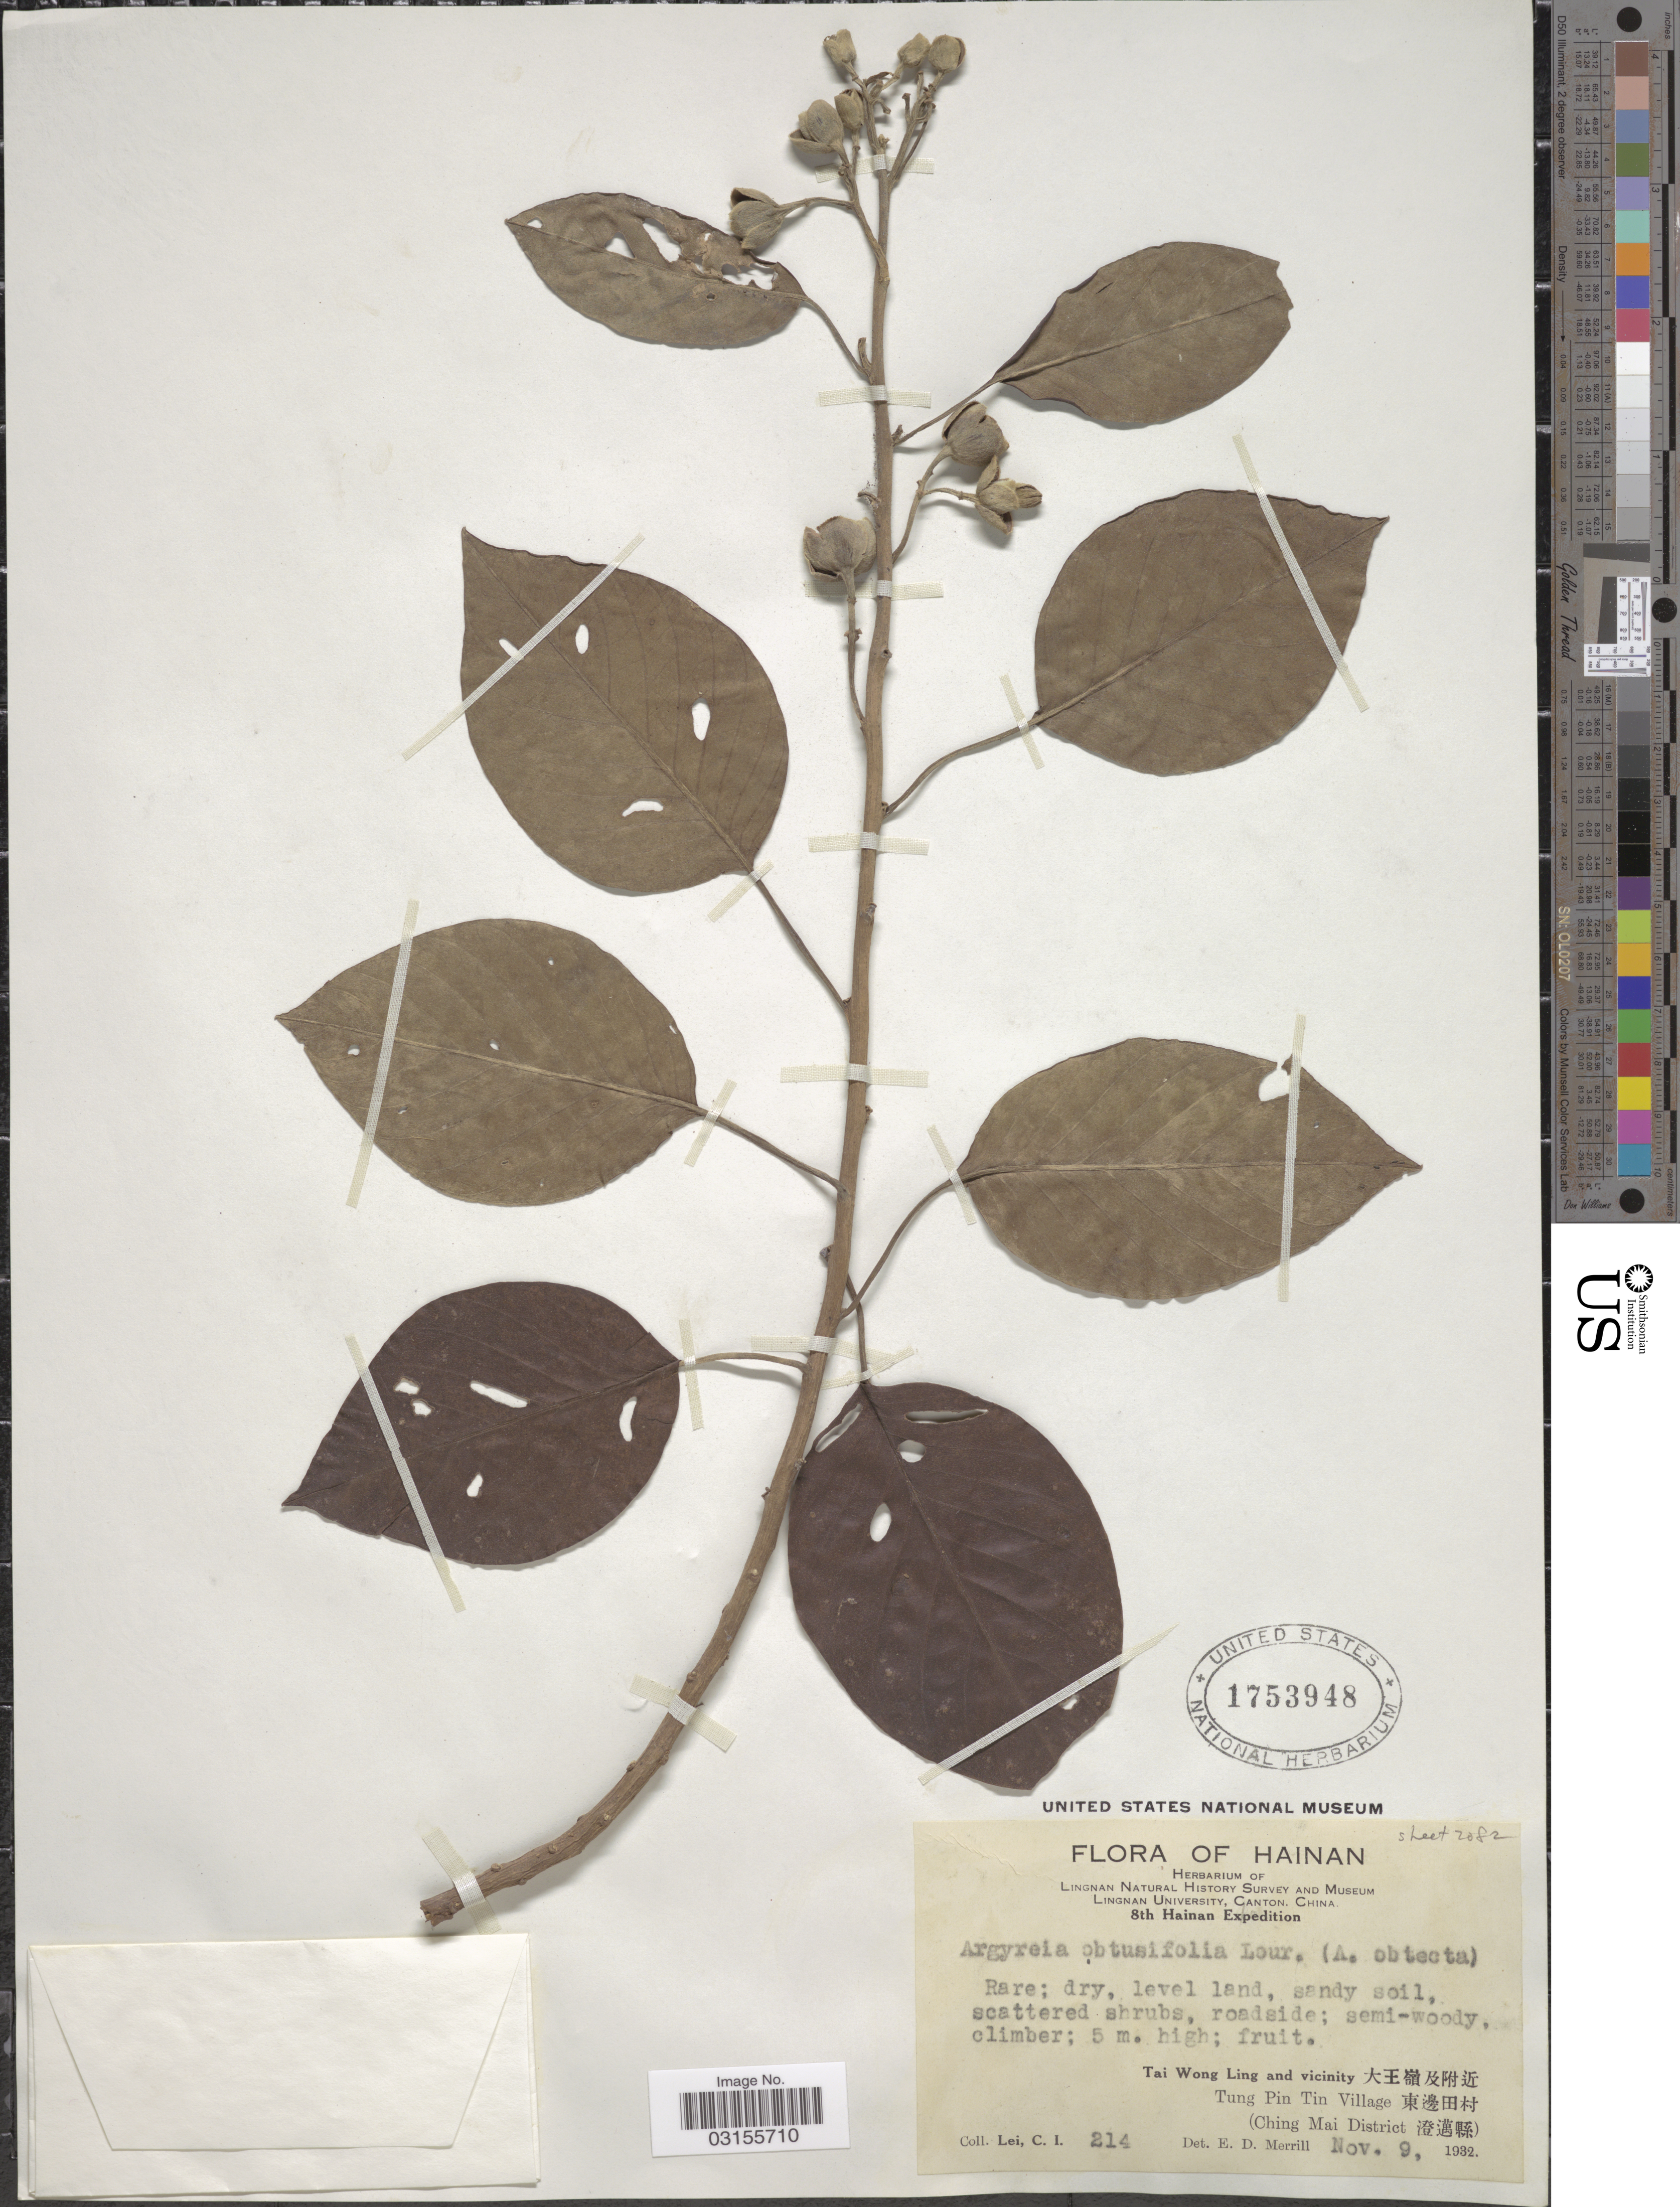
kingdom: Plantae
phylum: Tracheophyta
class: Magnoliopsida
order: Solanales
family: Convolvulaceae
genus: Argyreia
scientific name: Argyreia obtusifolia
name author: Lour.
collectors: C. I. Lei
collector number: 214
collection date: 1932-11-09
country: China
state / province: Hainan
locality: Tai Wong Ling and vicinity. Tung Pin Tin Village. (Ching Mai District.)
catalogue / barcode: US 1753948